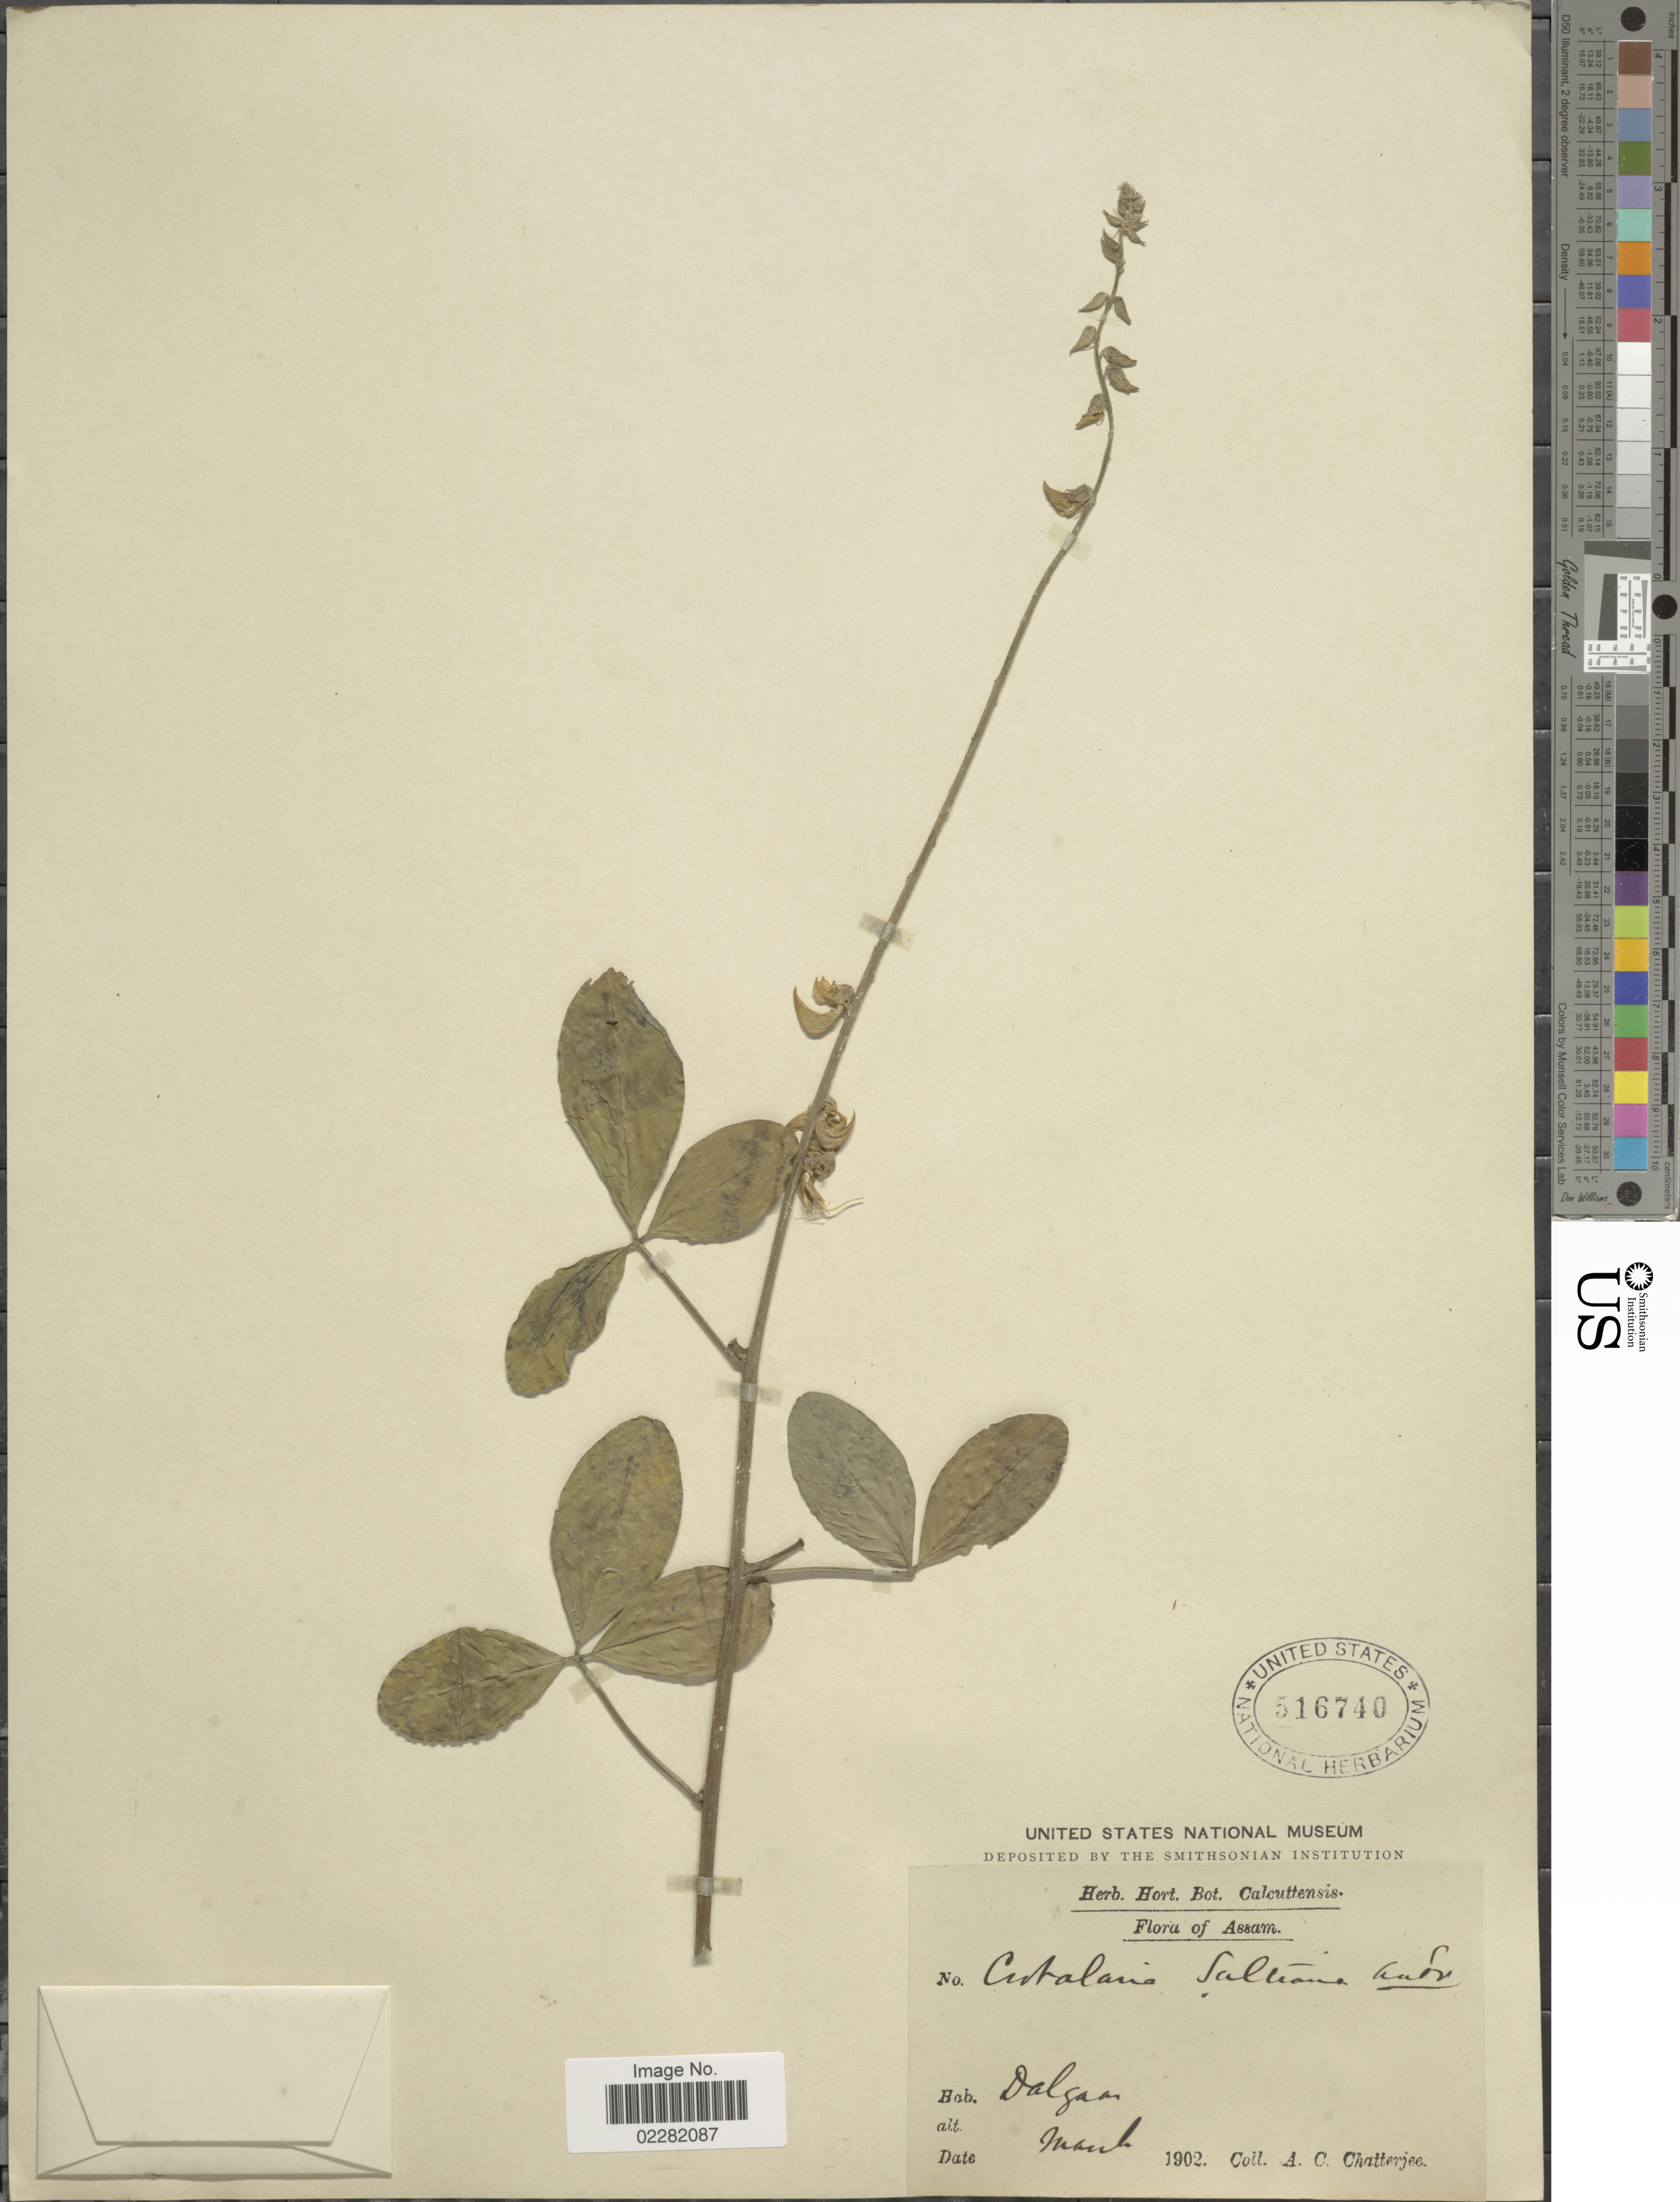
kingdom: Plantae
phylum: Tracheophyta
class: Magnoliopsida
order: Fabales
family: Fabaceae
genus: Crotalaria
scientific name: Crotalaria pallida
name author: Aiton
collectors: A. Chatterjee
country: India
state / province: Assam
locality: Dalgaon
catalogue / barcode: US 516740